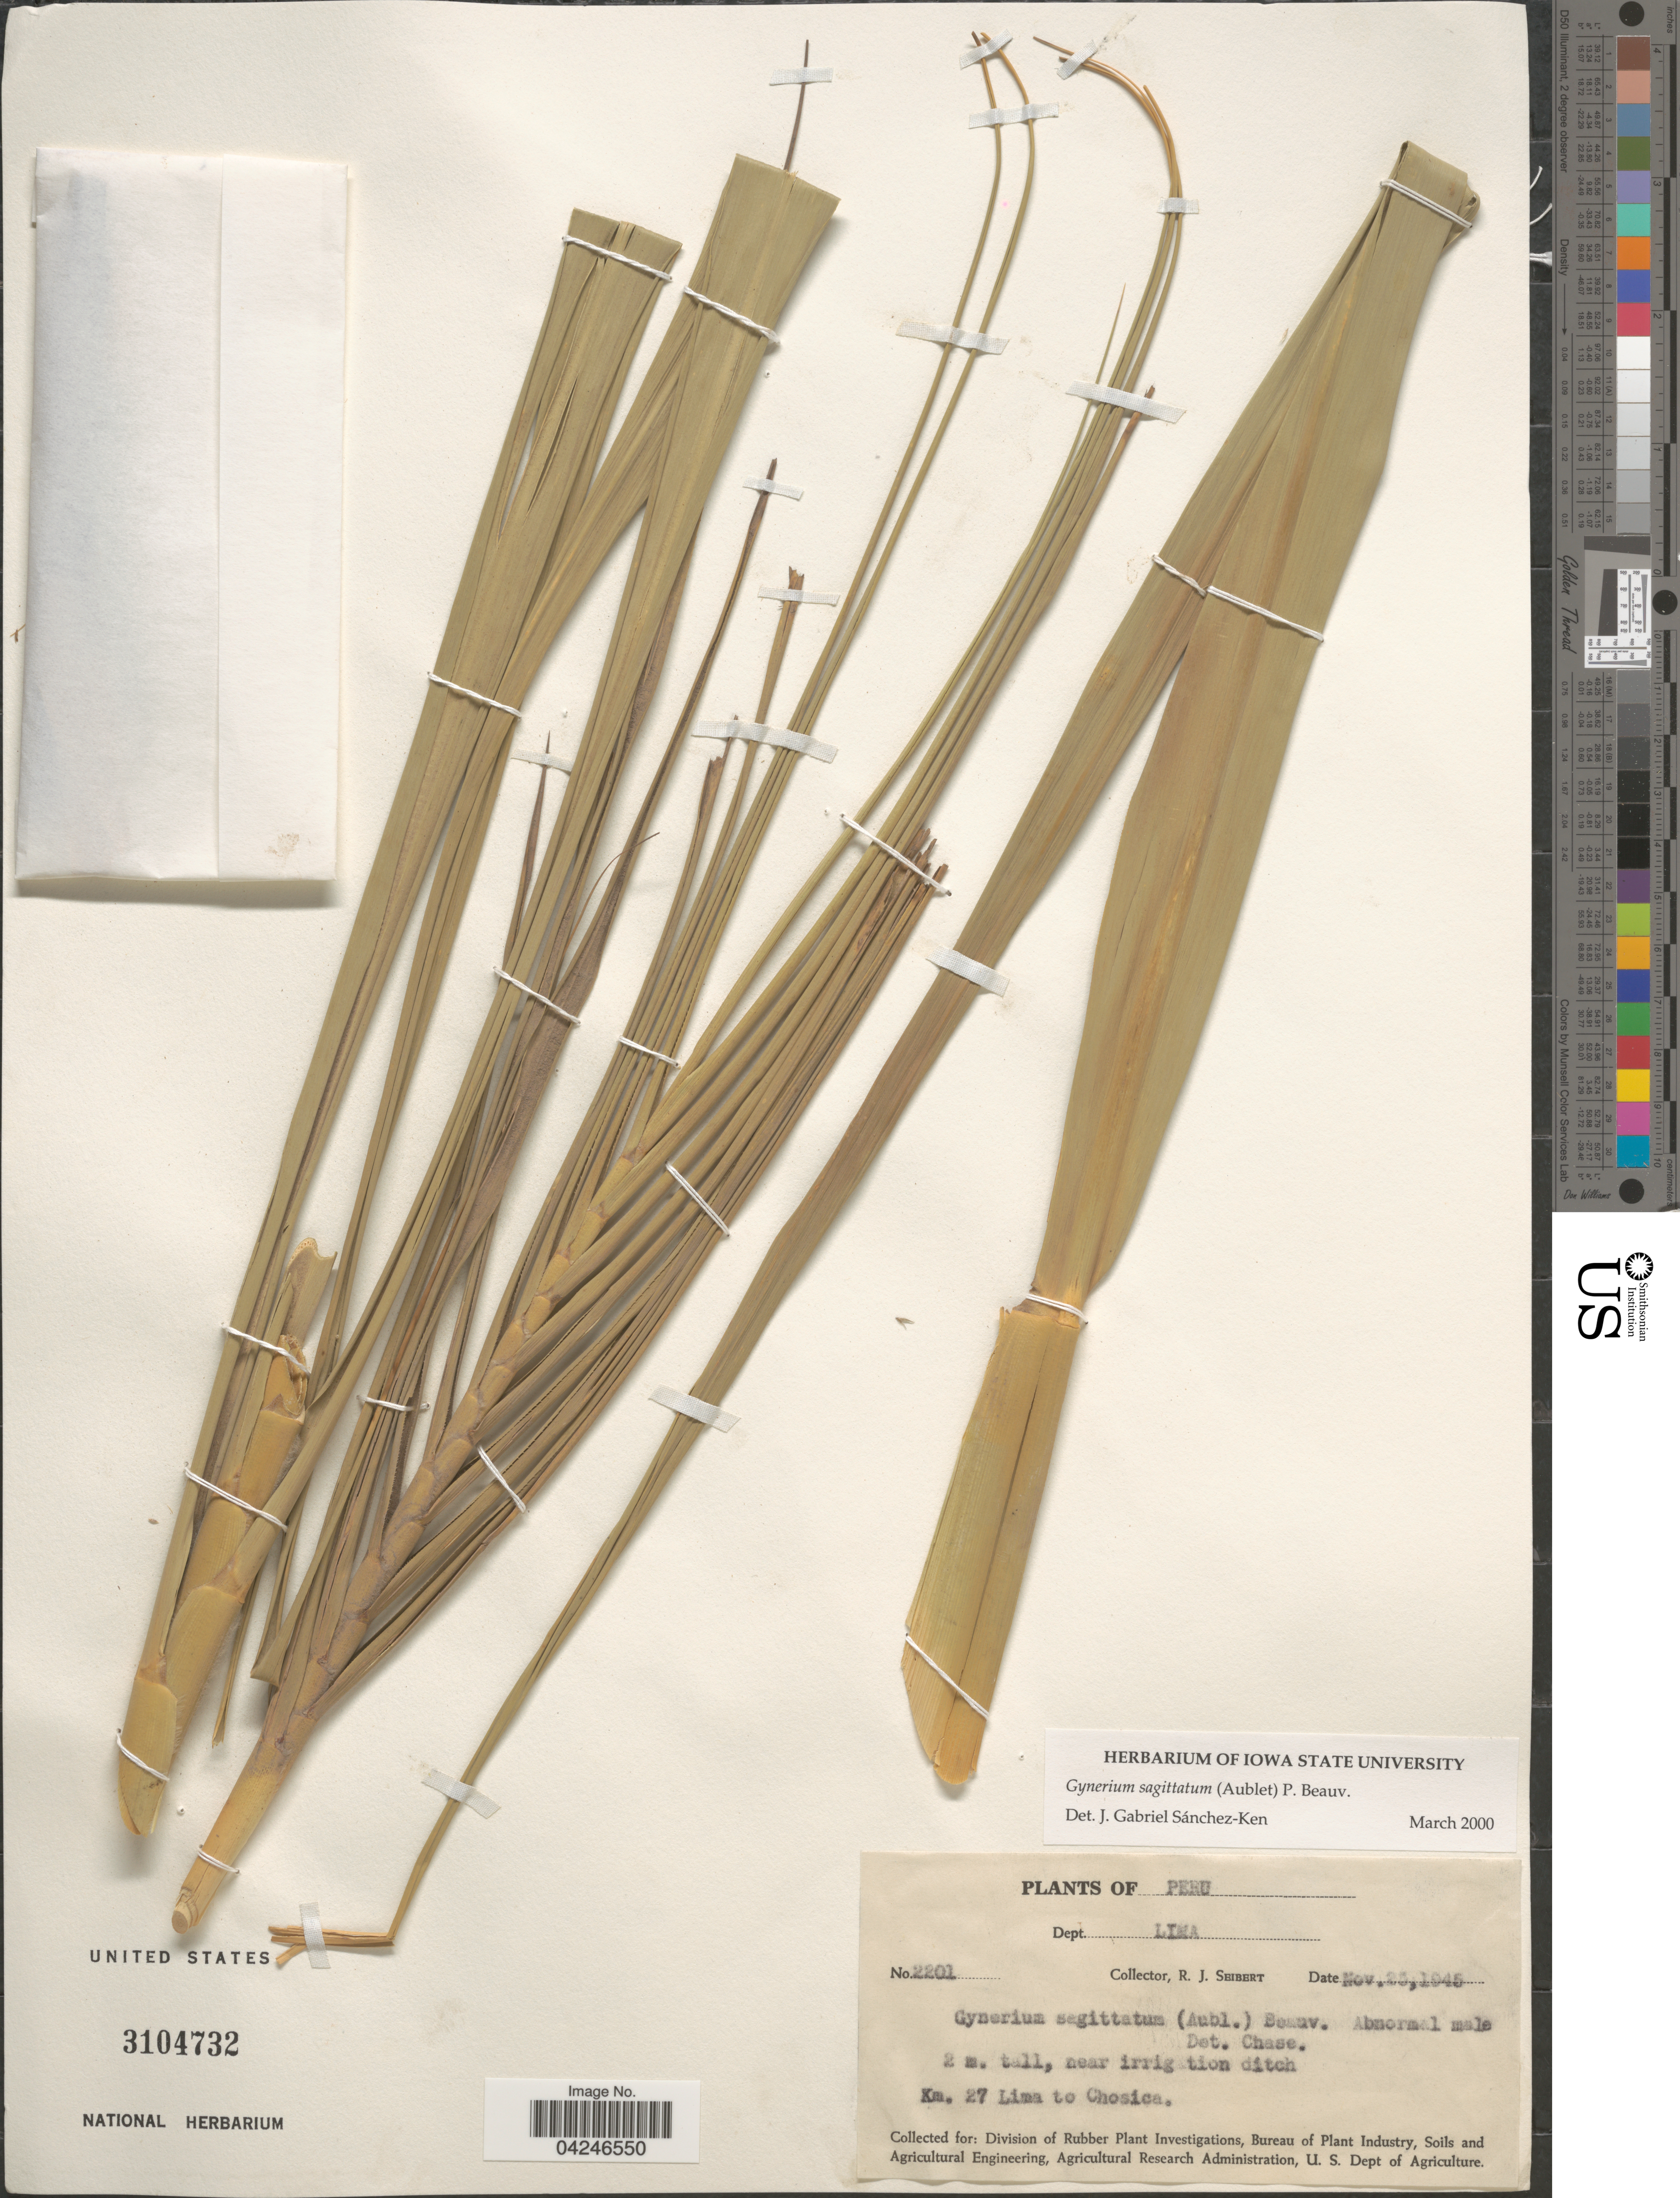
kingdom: Plantae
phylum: Tracheophyta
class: Liliopsida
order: Poales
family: Poaceae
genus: Gynerium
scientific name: Gynerium sagittatum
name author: (Aubl.) P. Beauv.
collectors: R. J. Seibert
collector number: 2201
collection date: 1945-11-25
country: Peru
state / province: Lima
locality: Dept. Lima. Km. 27 Lima to Chosico.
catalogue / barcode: US 3104732